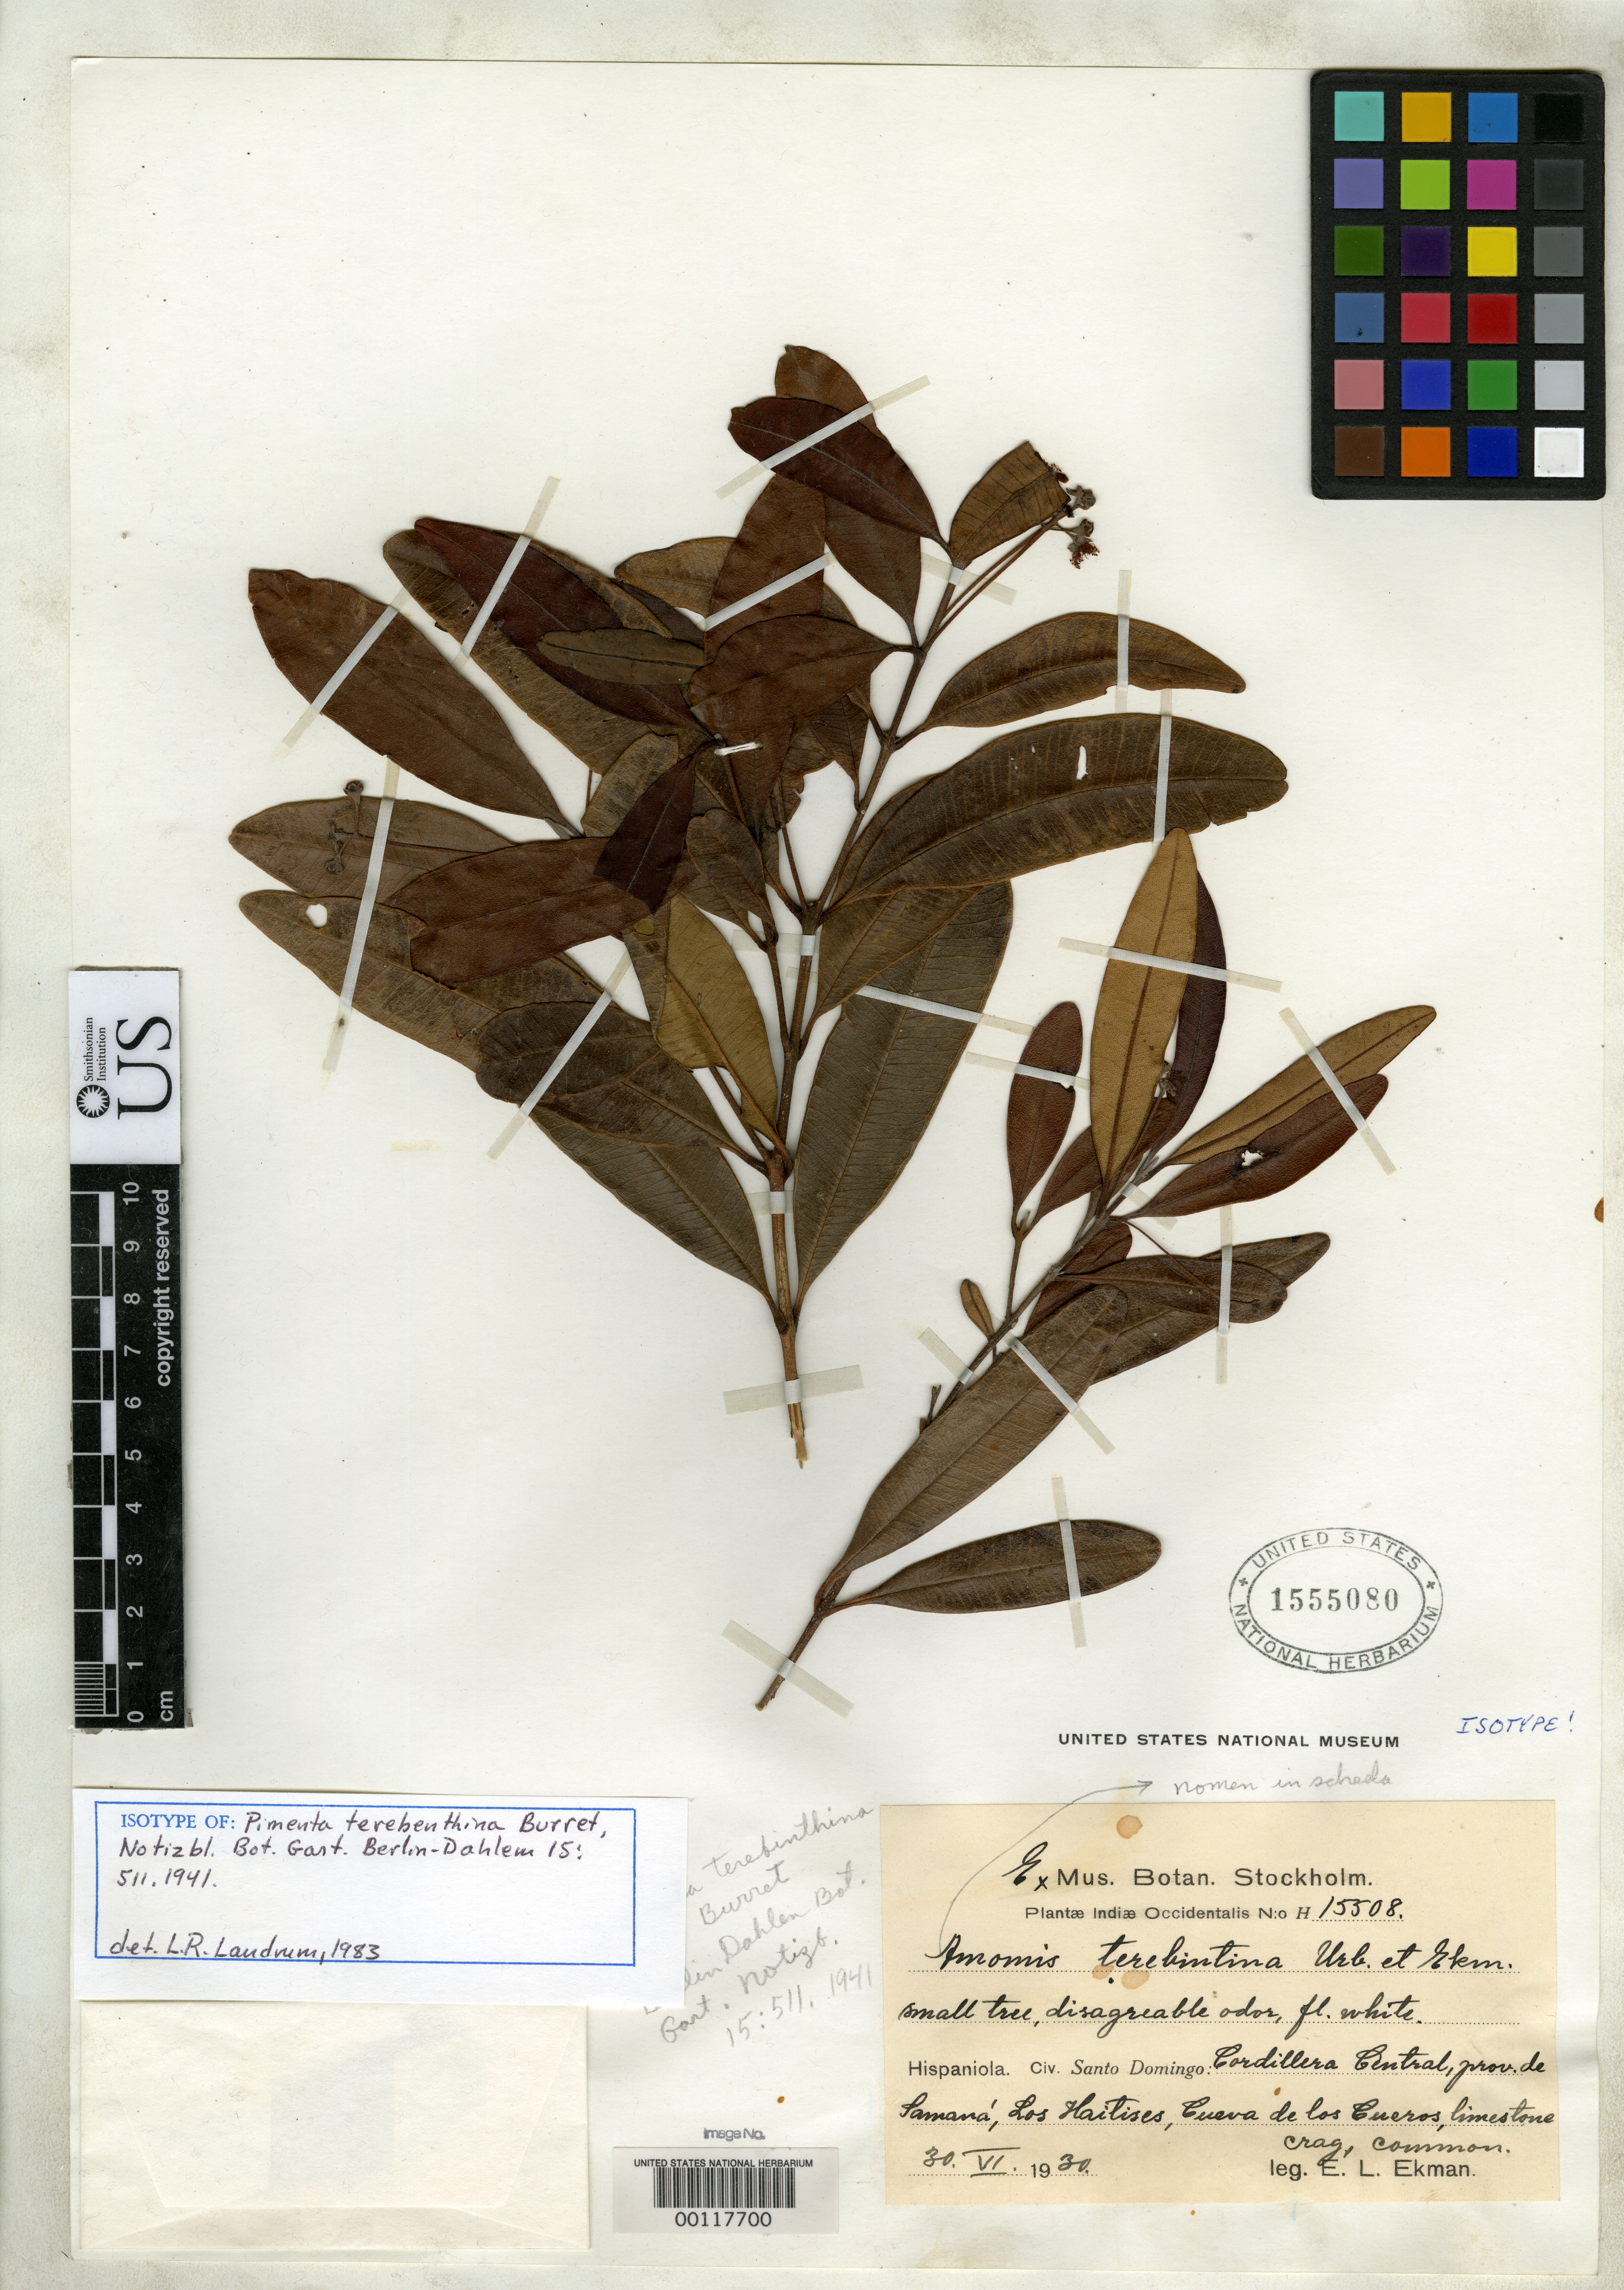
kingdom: Plantae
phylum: Tracheophyta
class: Magnoliopsida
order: Myrtales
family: Myrtaceae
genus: Pimenta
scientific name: Pimenta terebinthina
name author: Burret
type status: Isotype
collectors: E. L. Ekman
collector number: H 15508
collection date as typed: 30 Jun 1930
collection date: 1930-06-30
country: Dominican Republic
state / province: Samaná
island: Hispaniola Island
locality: Los Haitises, Cueva de Los Cueros, Cordillera Central.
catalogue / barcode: US 1555080